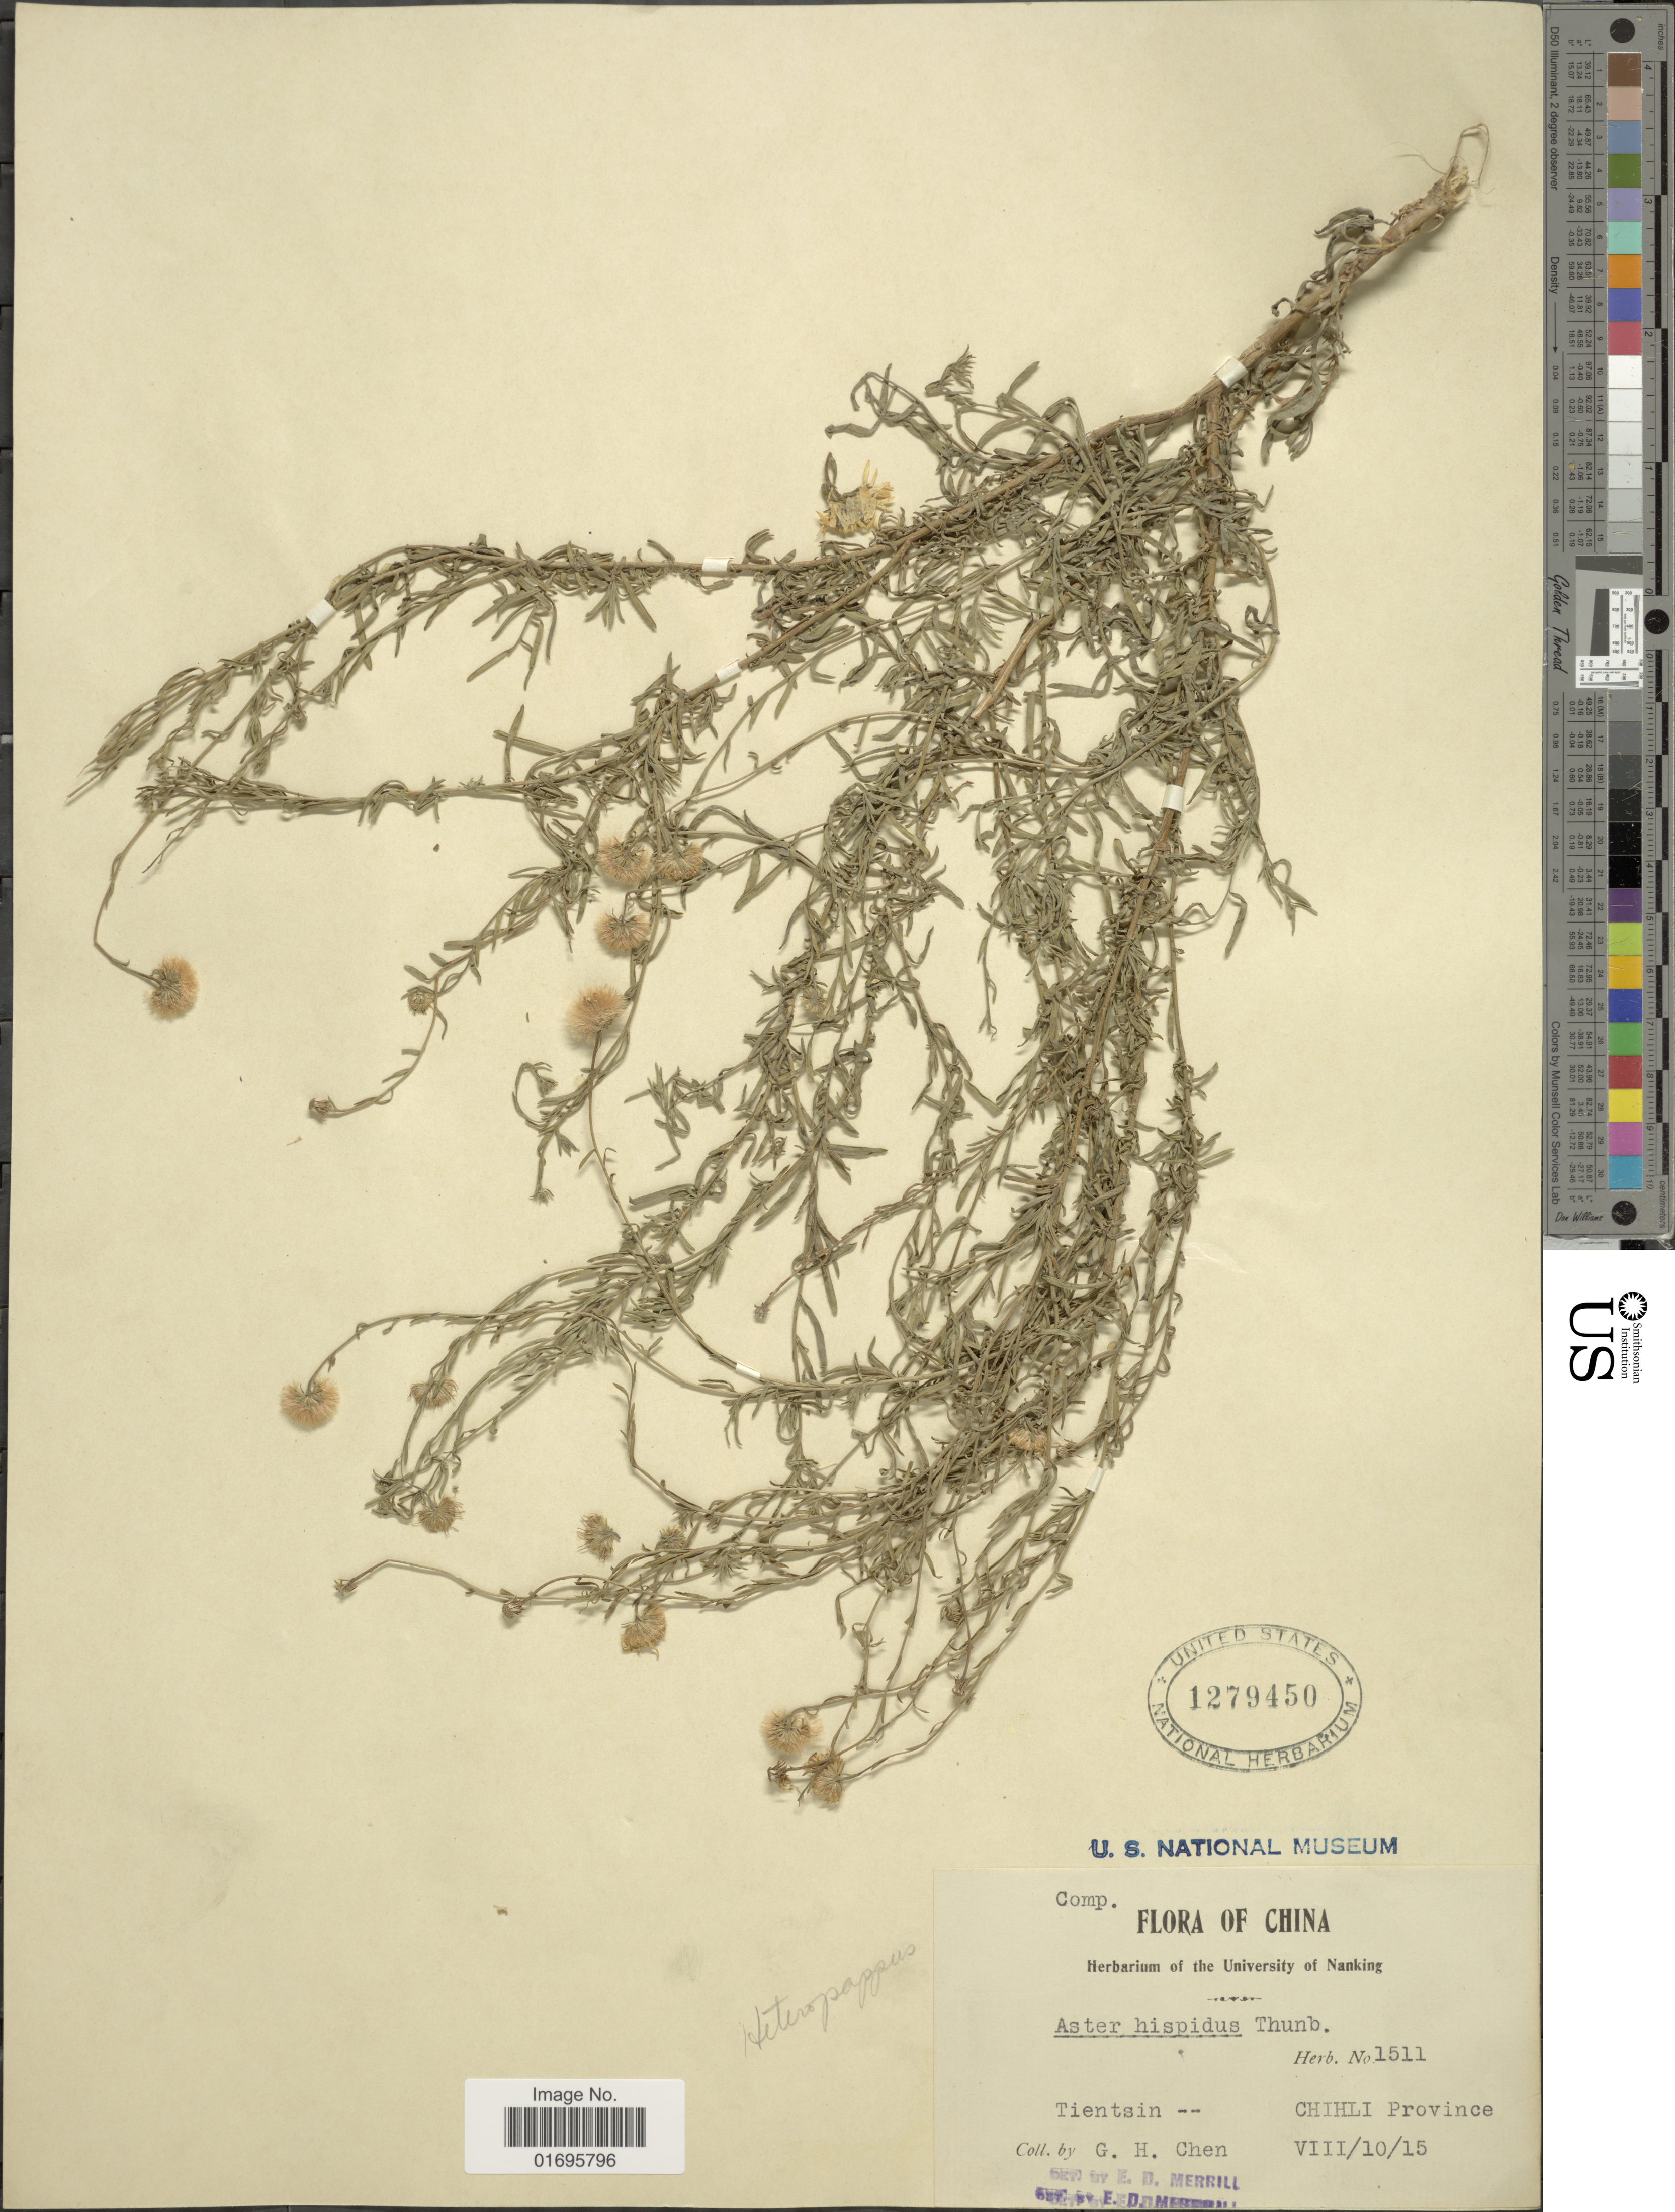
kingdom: Plantae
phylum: Tracheophyta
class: Magnoliopsida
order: Asterales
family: Asteraceae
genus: Heteropappus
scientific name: Heteropappus hispidus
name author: (Thunb.) Less.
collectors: G. Chen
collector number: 1511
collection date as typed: Transcribed d/m/y: 10/8/15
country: China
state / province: Tianjin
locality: Tientsin, Chihli Province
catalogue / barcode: US 1279450